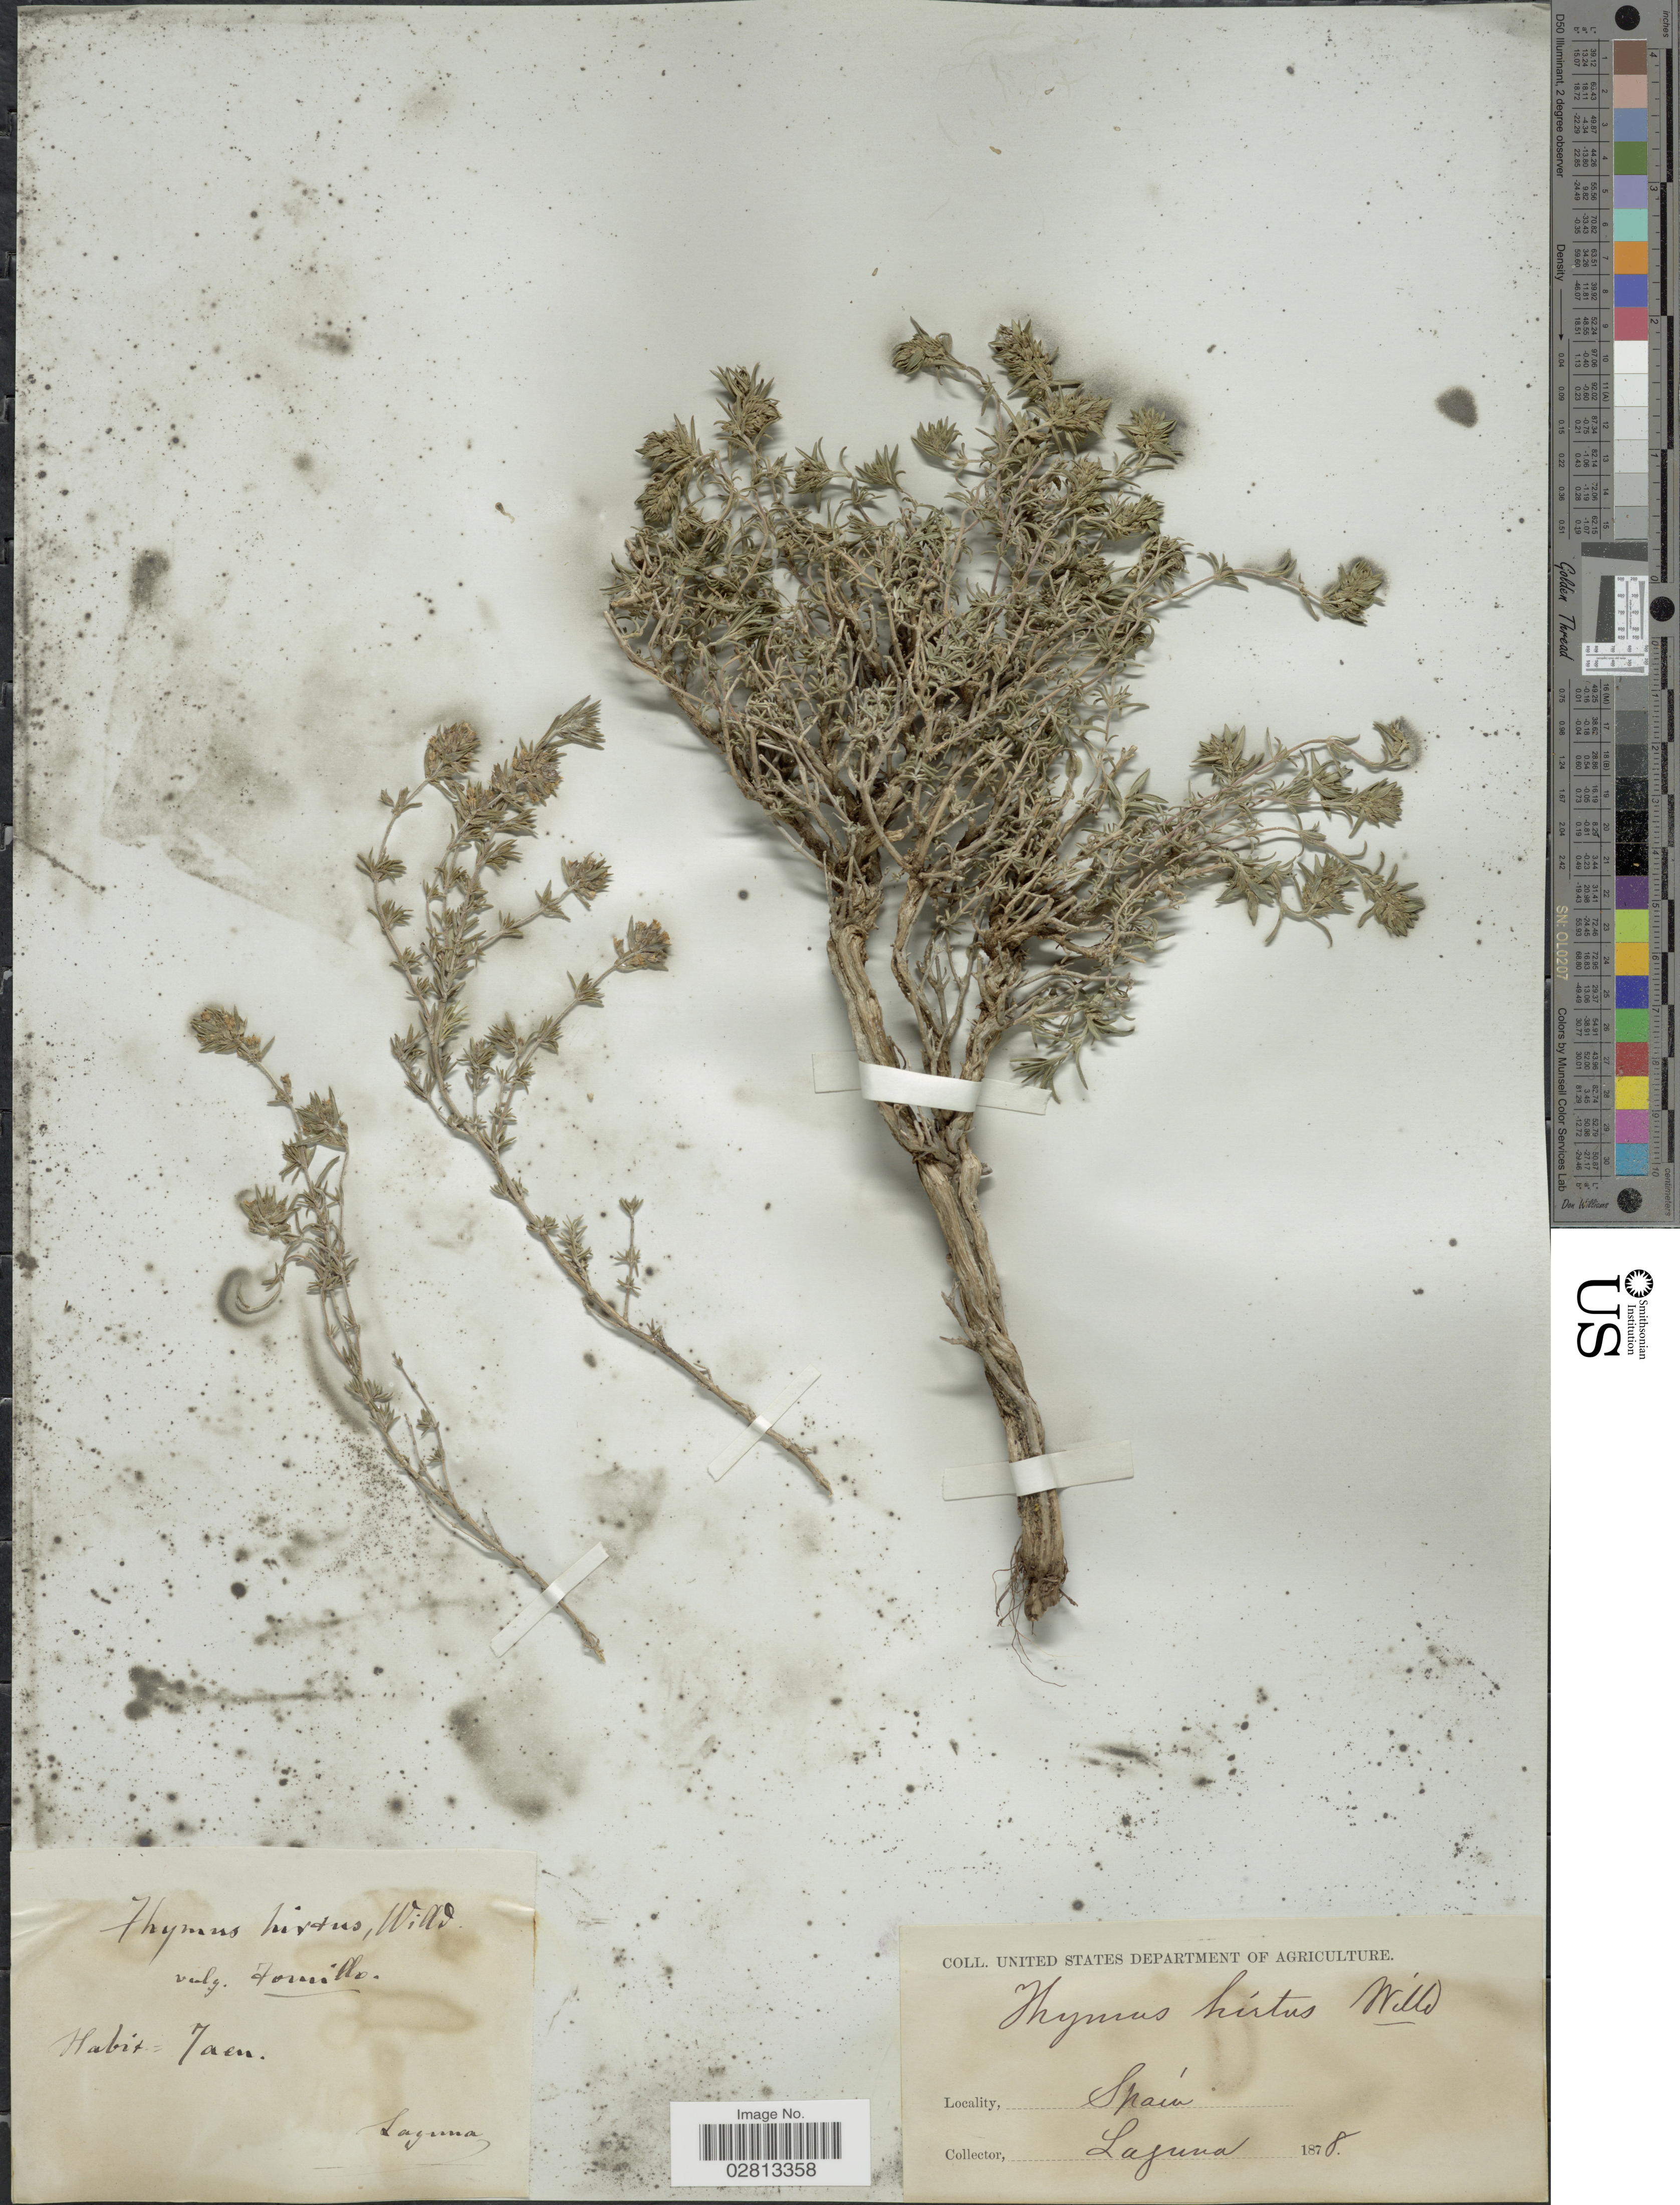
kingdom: Plantae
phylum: Tracheophyta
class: Magnoliopsida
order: Lamiales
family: Lamiaceae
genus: Thymus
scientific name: Thymus hirtus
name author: Banks & Sol.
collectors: -. Laguna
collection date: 1878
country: Spain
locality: Jaen.